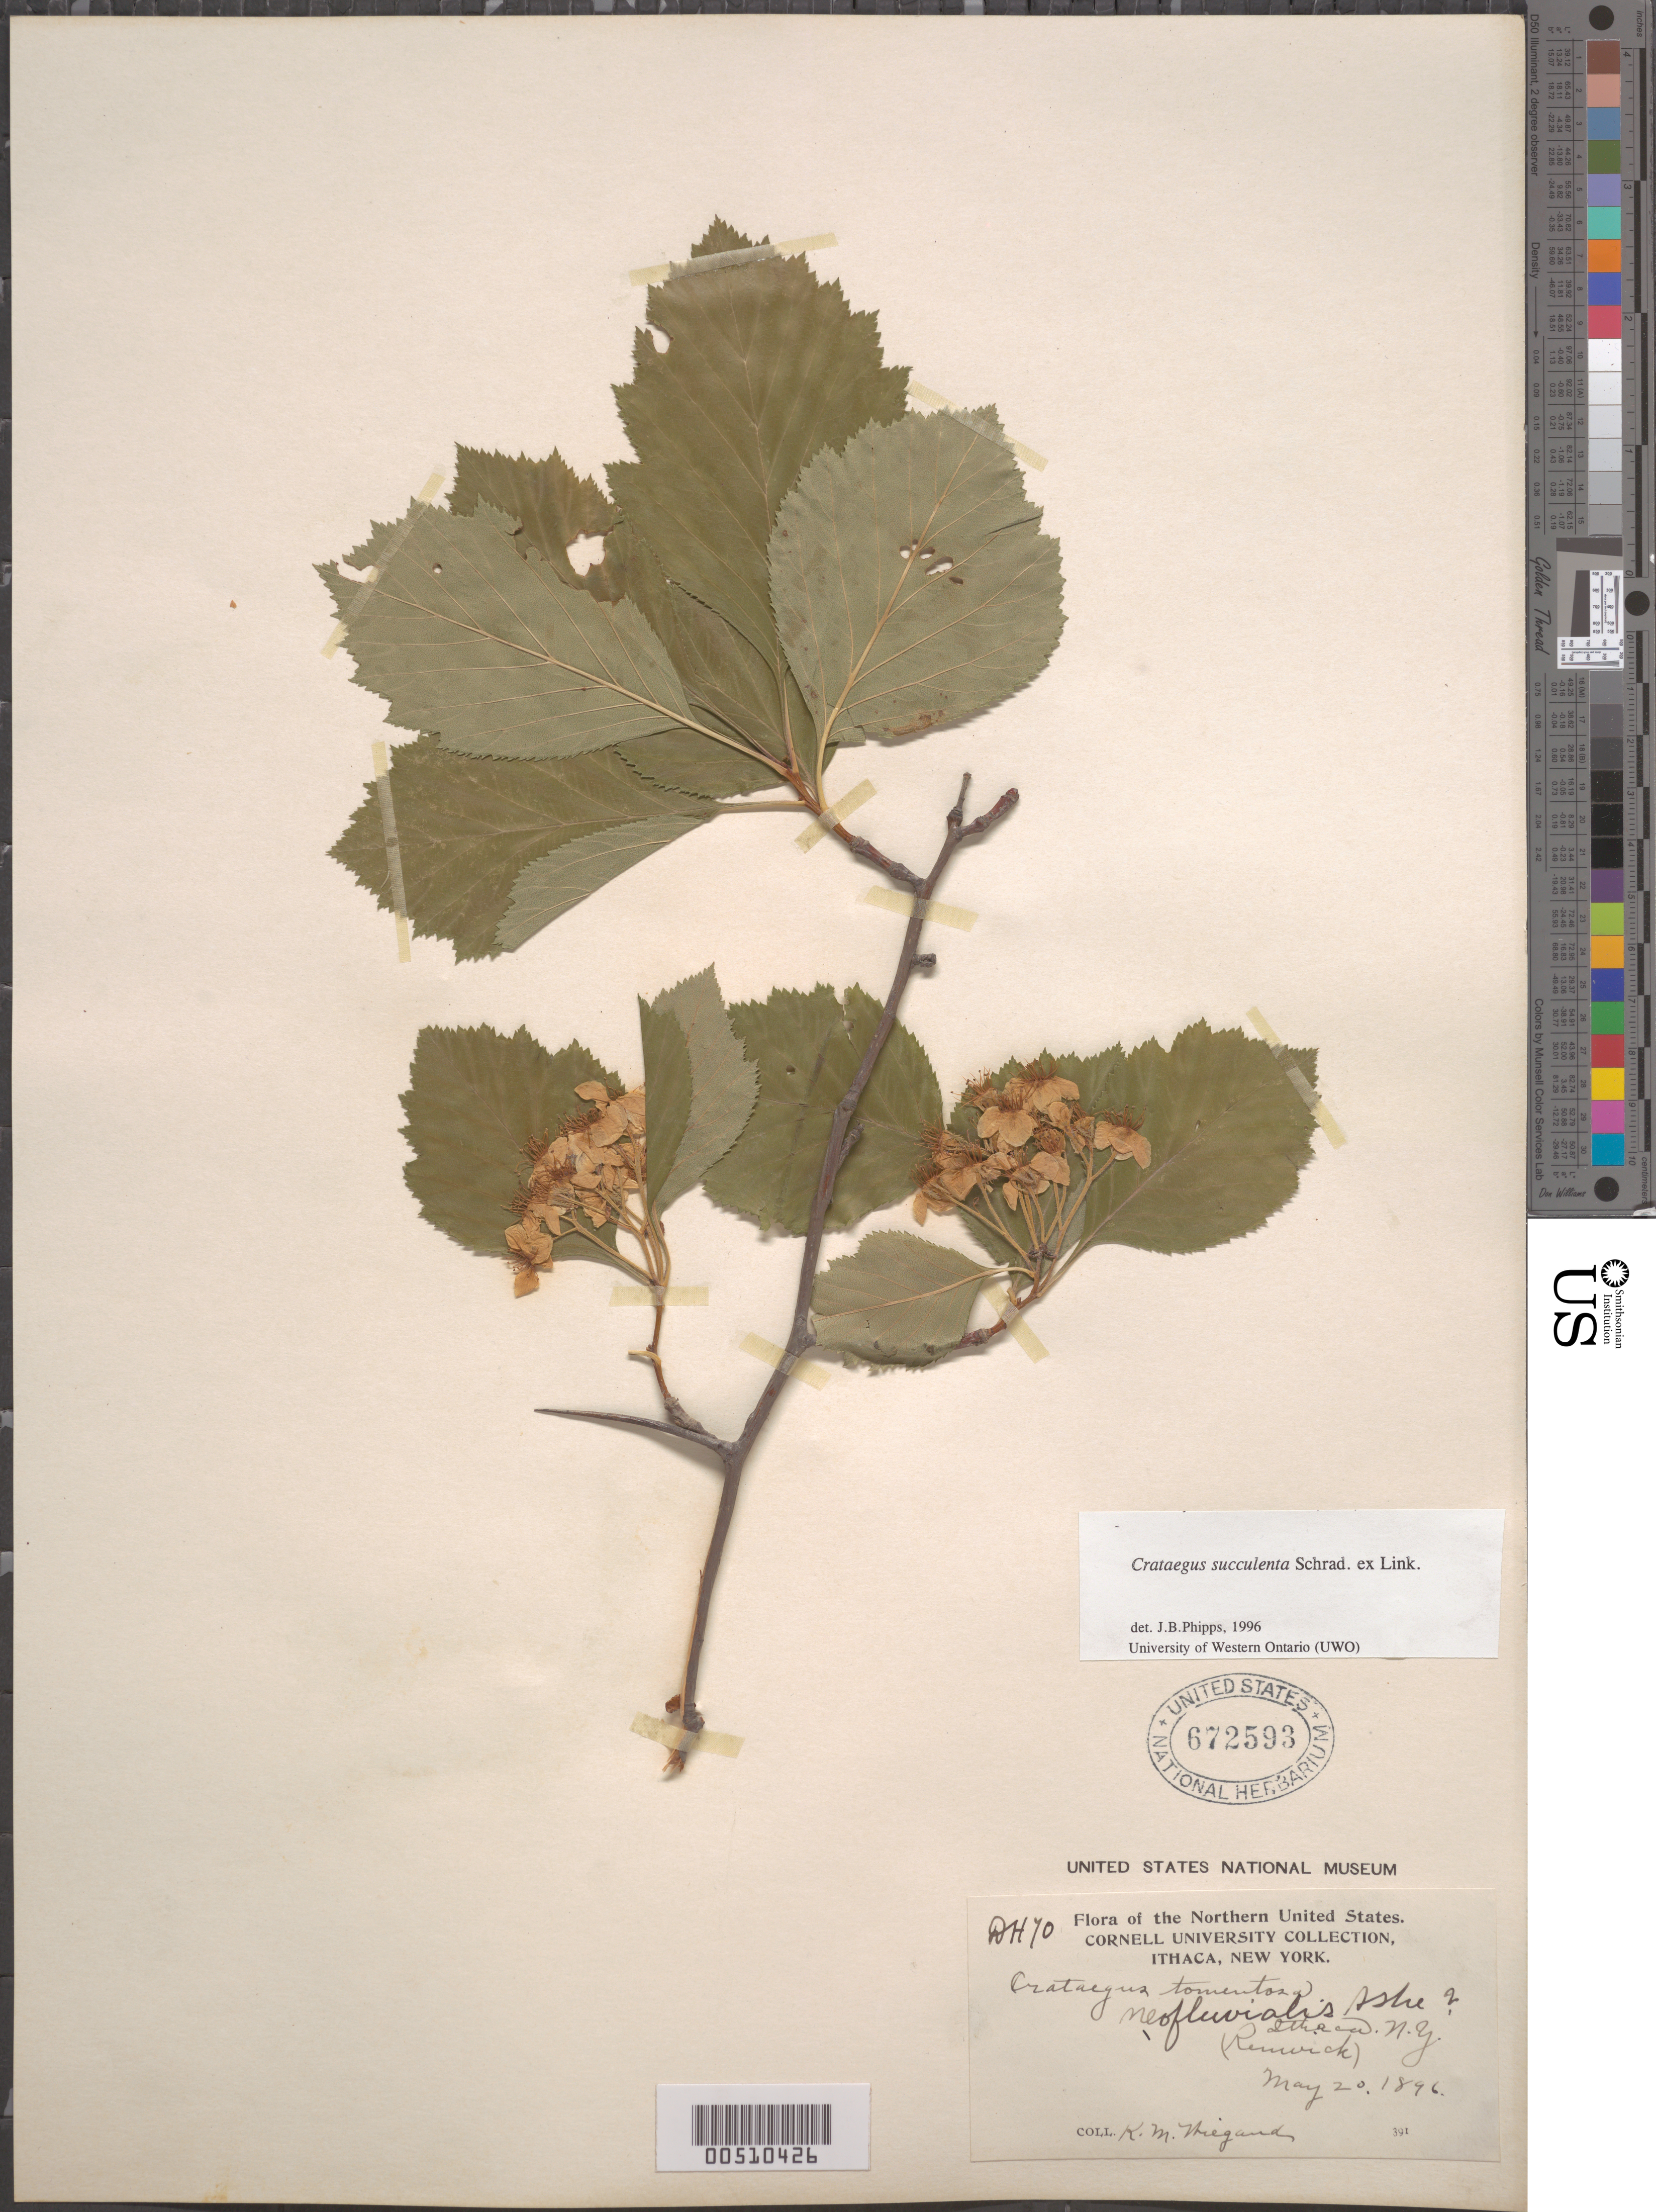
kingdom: Plantae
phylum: Tracheophyta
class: Magnoliopsida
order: Rosales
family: Rosaceae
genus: Crataegus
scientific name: Crataegus succulenta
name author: Schrad. ex Link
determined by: Phipps, James B., (UWO), University of Western Ontario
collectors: K. M. Wiegand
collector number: DH70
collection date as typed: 20 May 1896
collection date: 1896-05-20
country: United States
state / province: New York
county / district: Tompkins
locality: (Renwick), Ithaca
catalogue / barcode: US 672593